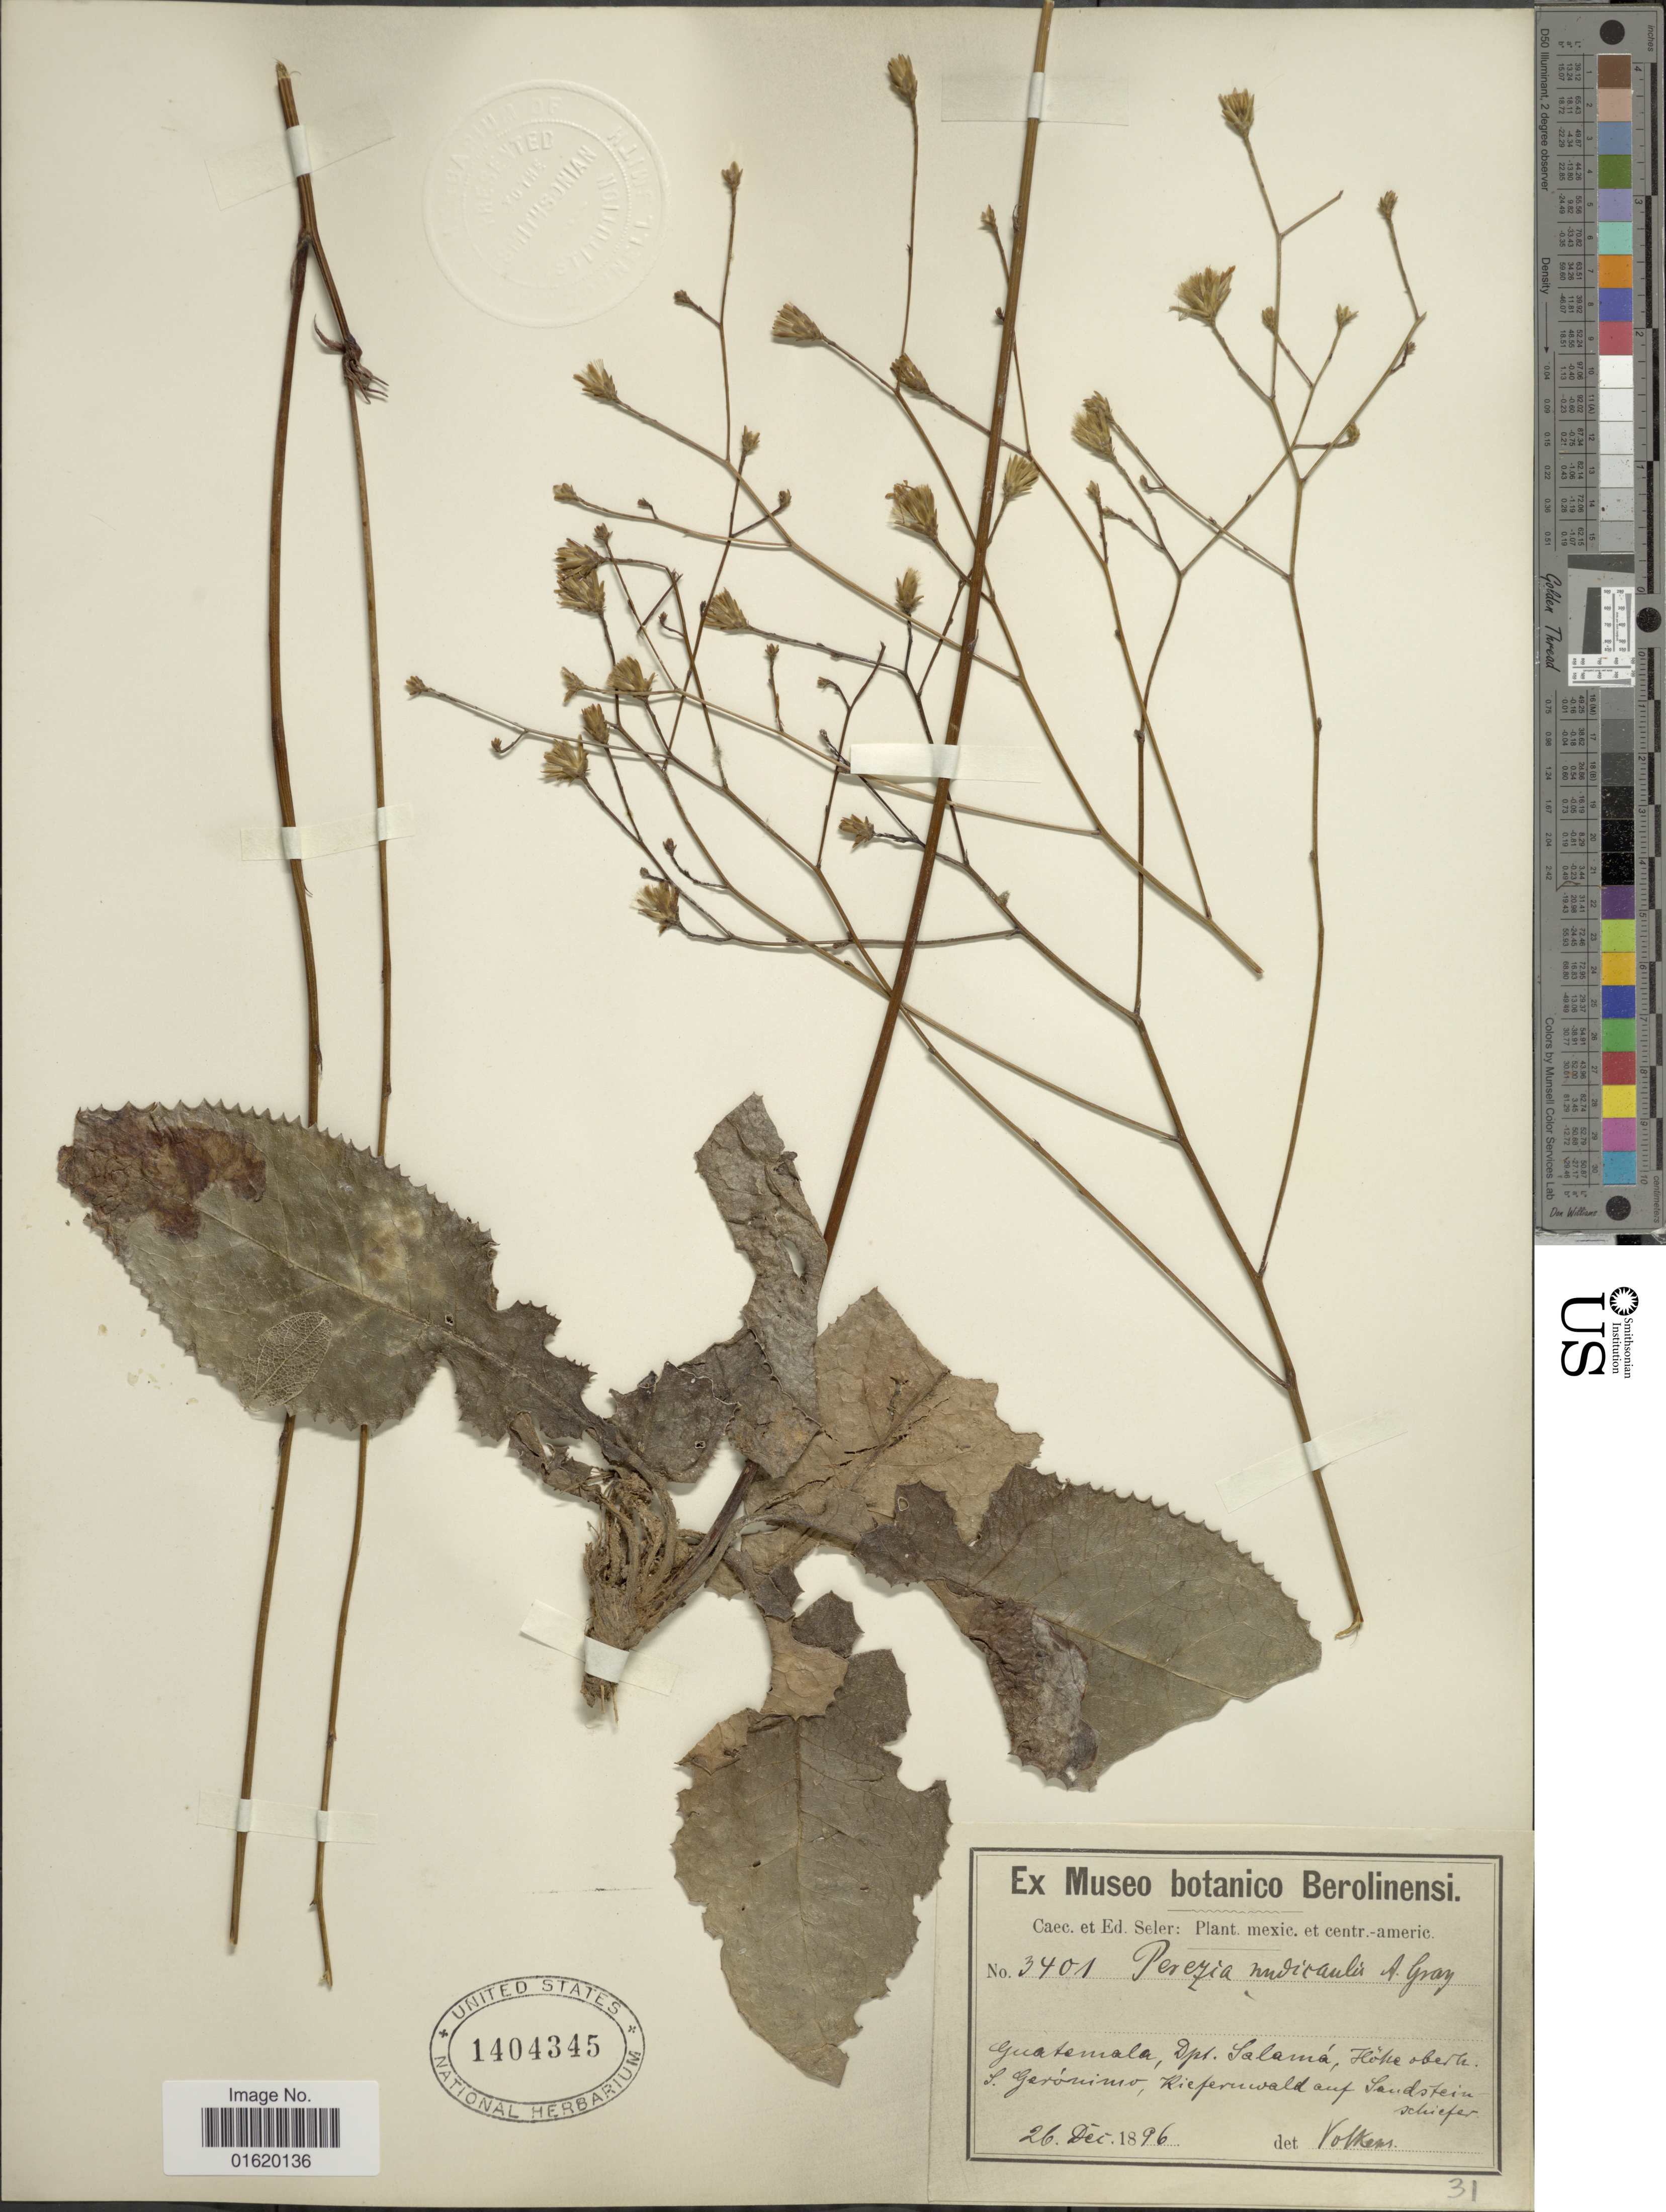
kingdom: Plantae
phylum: Tracheophyta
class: Magnoliopsida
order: Asterales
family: Asteraceae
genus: Acourtia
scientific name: Acourtia nudicaulis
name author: (A. Gray) B.L. Turner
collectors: ex Caec. et Ed Seler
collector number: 3401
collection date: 1896-12-26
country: Guatemala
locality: Dpt. Salamá, S. Geronimo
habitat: Höhe oberh. Kiefernwald auf landstein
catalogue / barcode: US 1404345